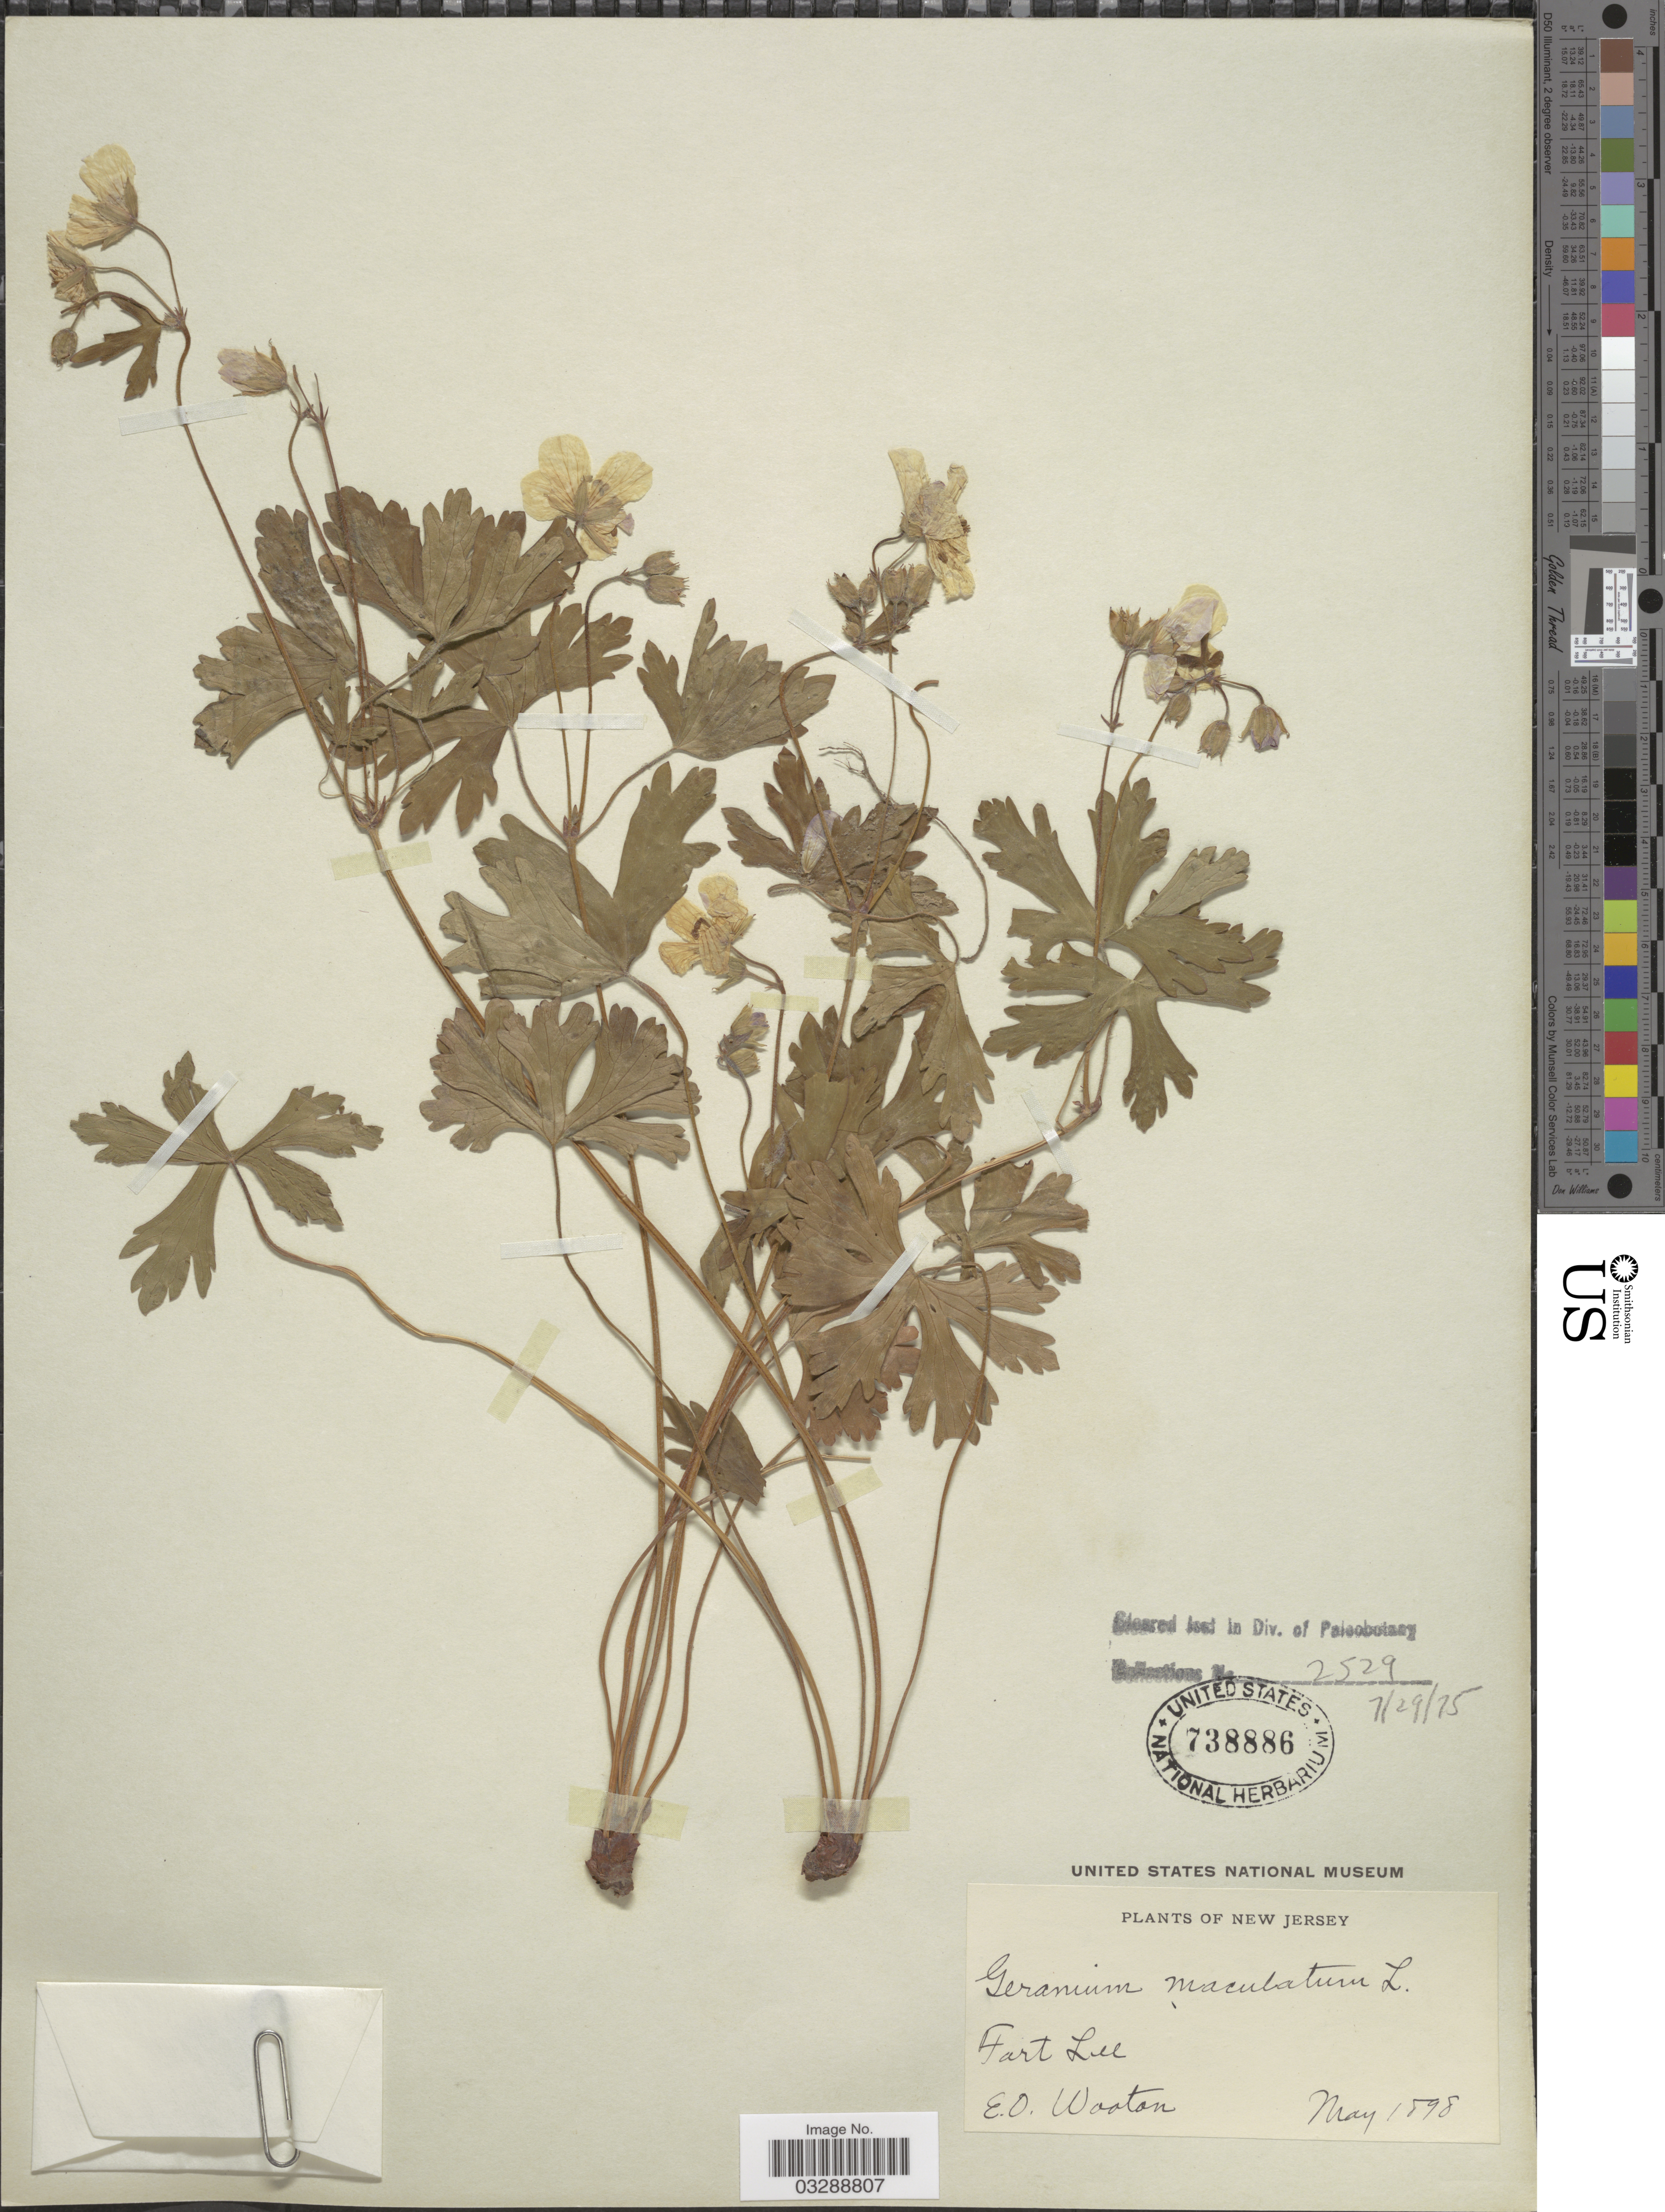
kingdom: Plantae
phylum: Tracheophyta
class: Magnoliopsida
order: Geraniales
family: Geraniaceae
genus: Geranium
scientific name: Geranium maculatum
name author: L.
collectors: E. O. Wooton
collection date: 1898-05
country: United States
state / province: New Jersey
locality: Fort Lee.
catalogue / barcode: US 738886